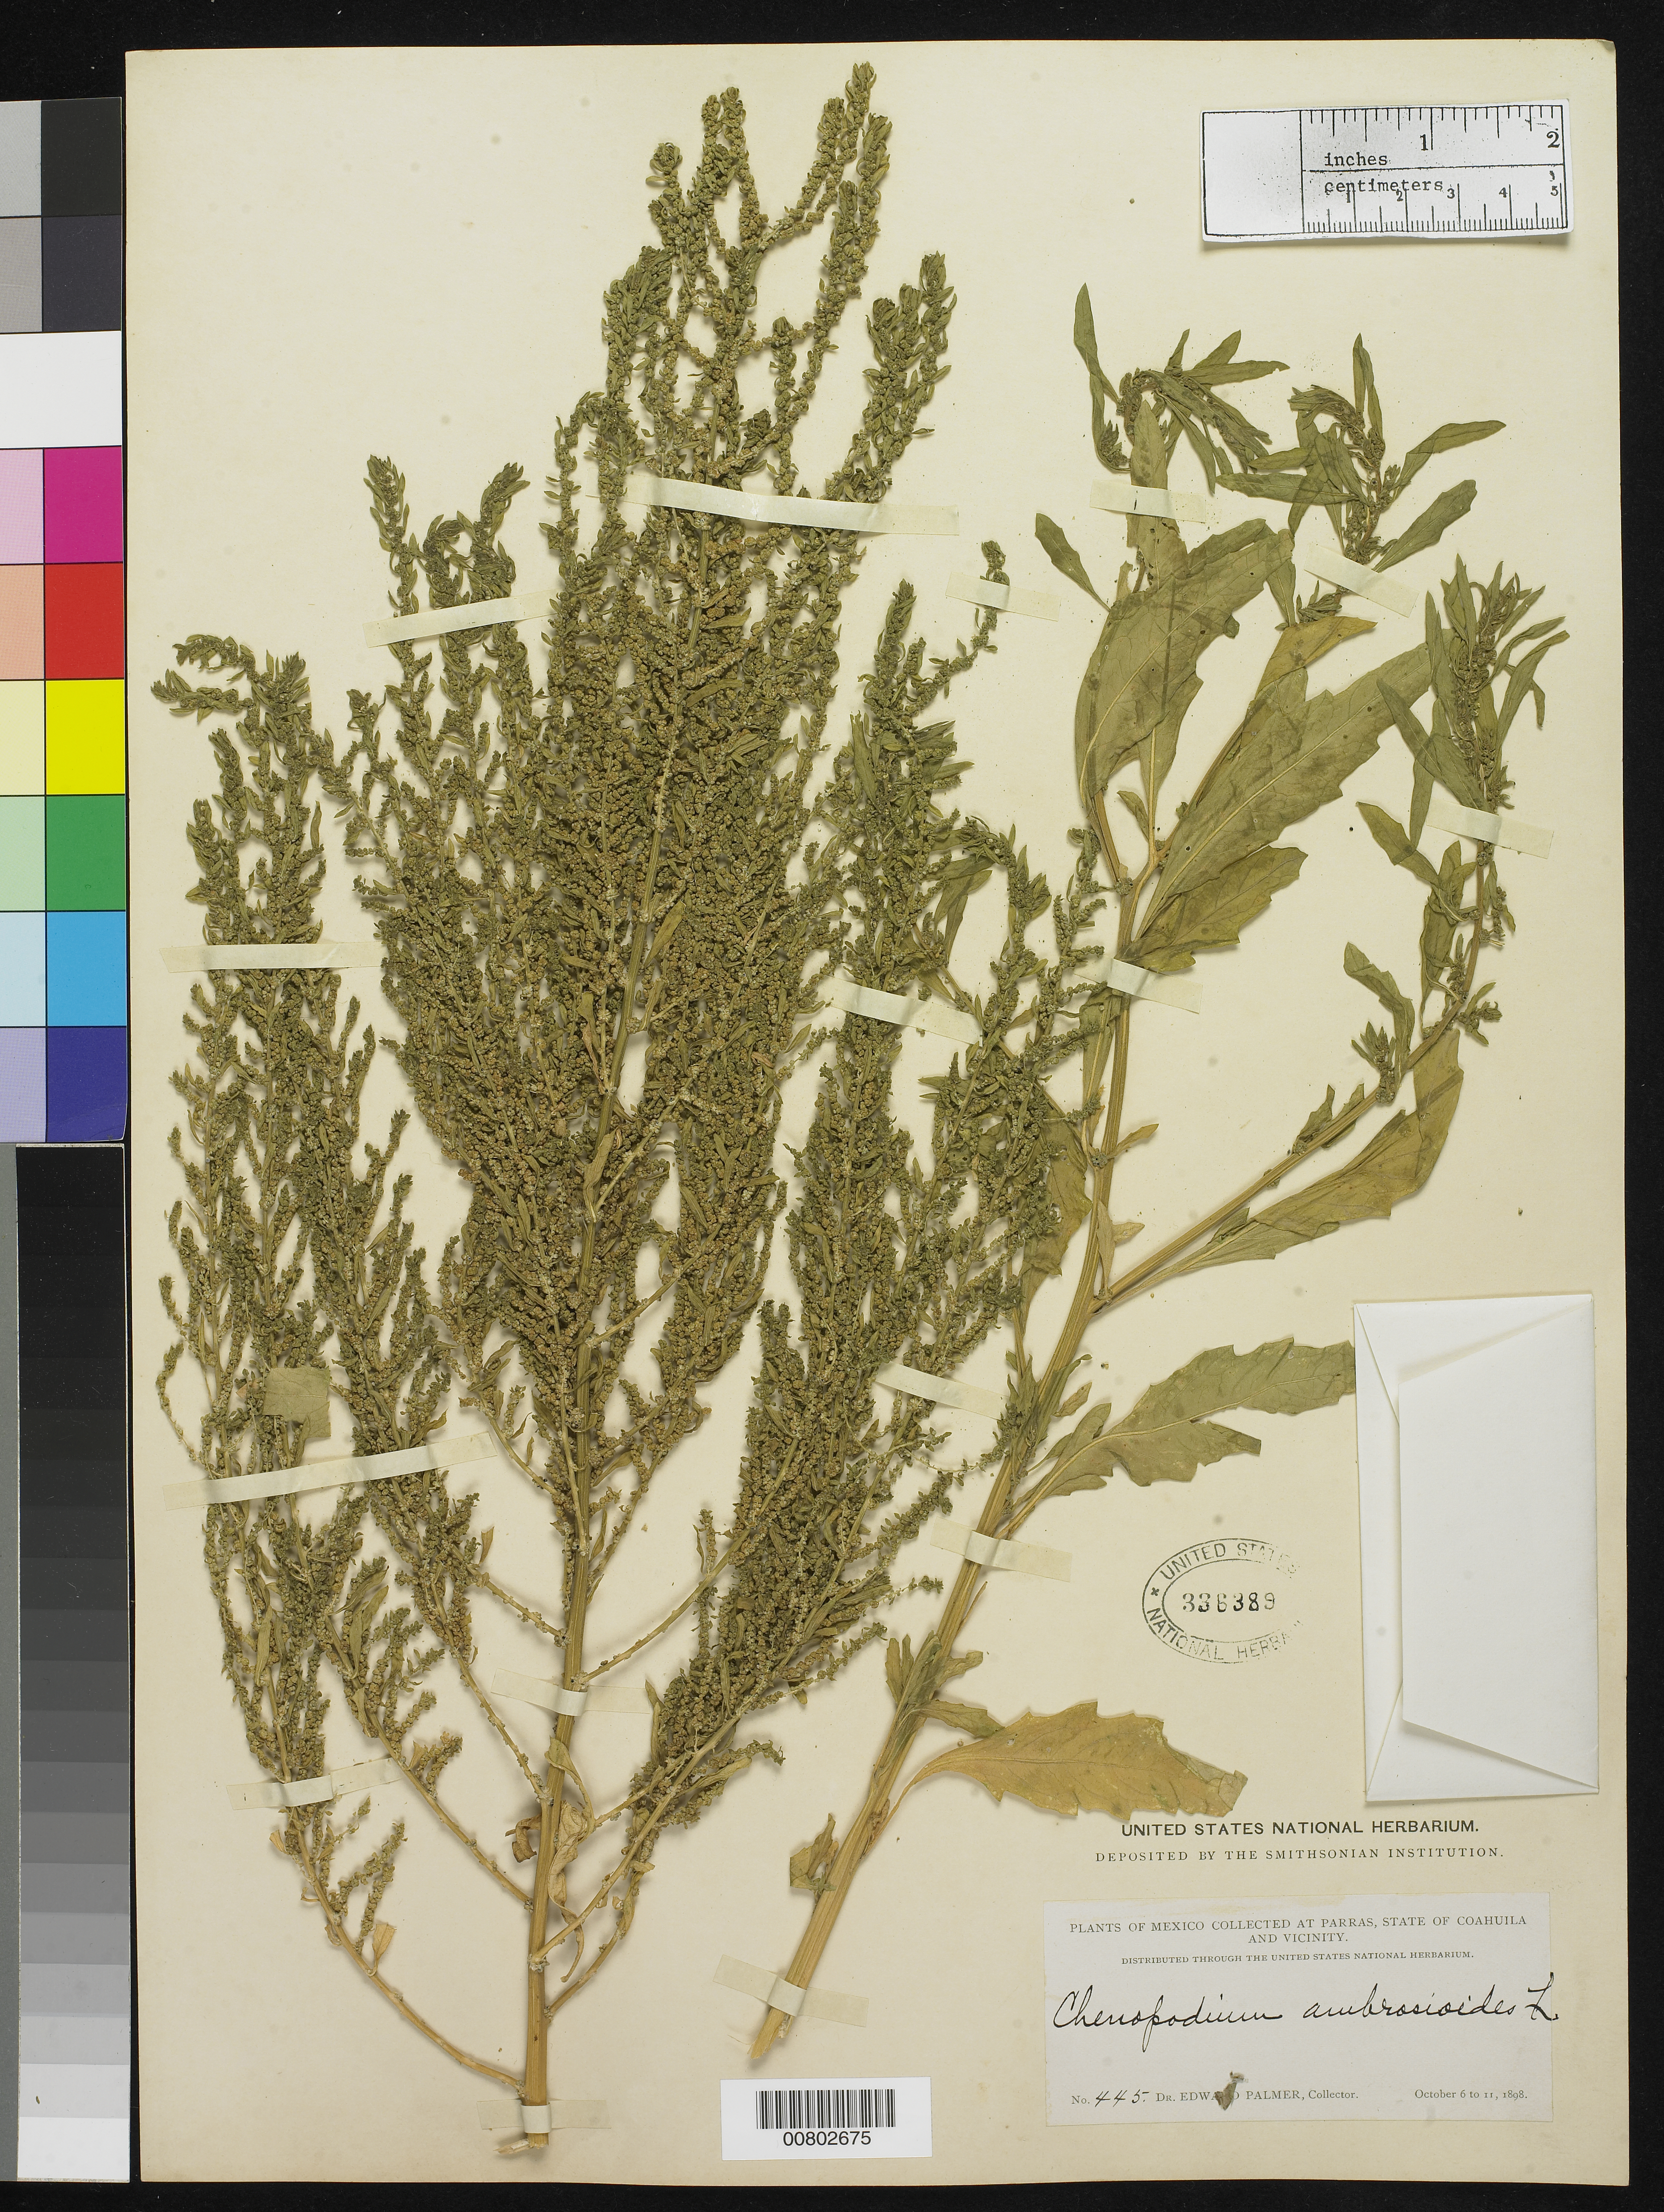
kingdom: Plantae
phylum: Tracheophyta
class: Magnoliopsida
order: Caryophyllales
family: Amaranthaceae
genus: Chenopodium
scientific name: Chenopodium ambrosioides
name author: L.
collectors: E. Palmer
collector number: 445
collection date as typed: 06 Oct 1898 to 11 Oct 1898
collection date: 1898-10-06/1898-10-11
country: Mexico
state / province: Coahuila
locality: Parras, Coahuila and vicinity.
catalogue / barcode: US 336389